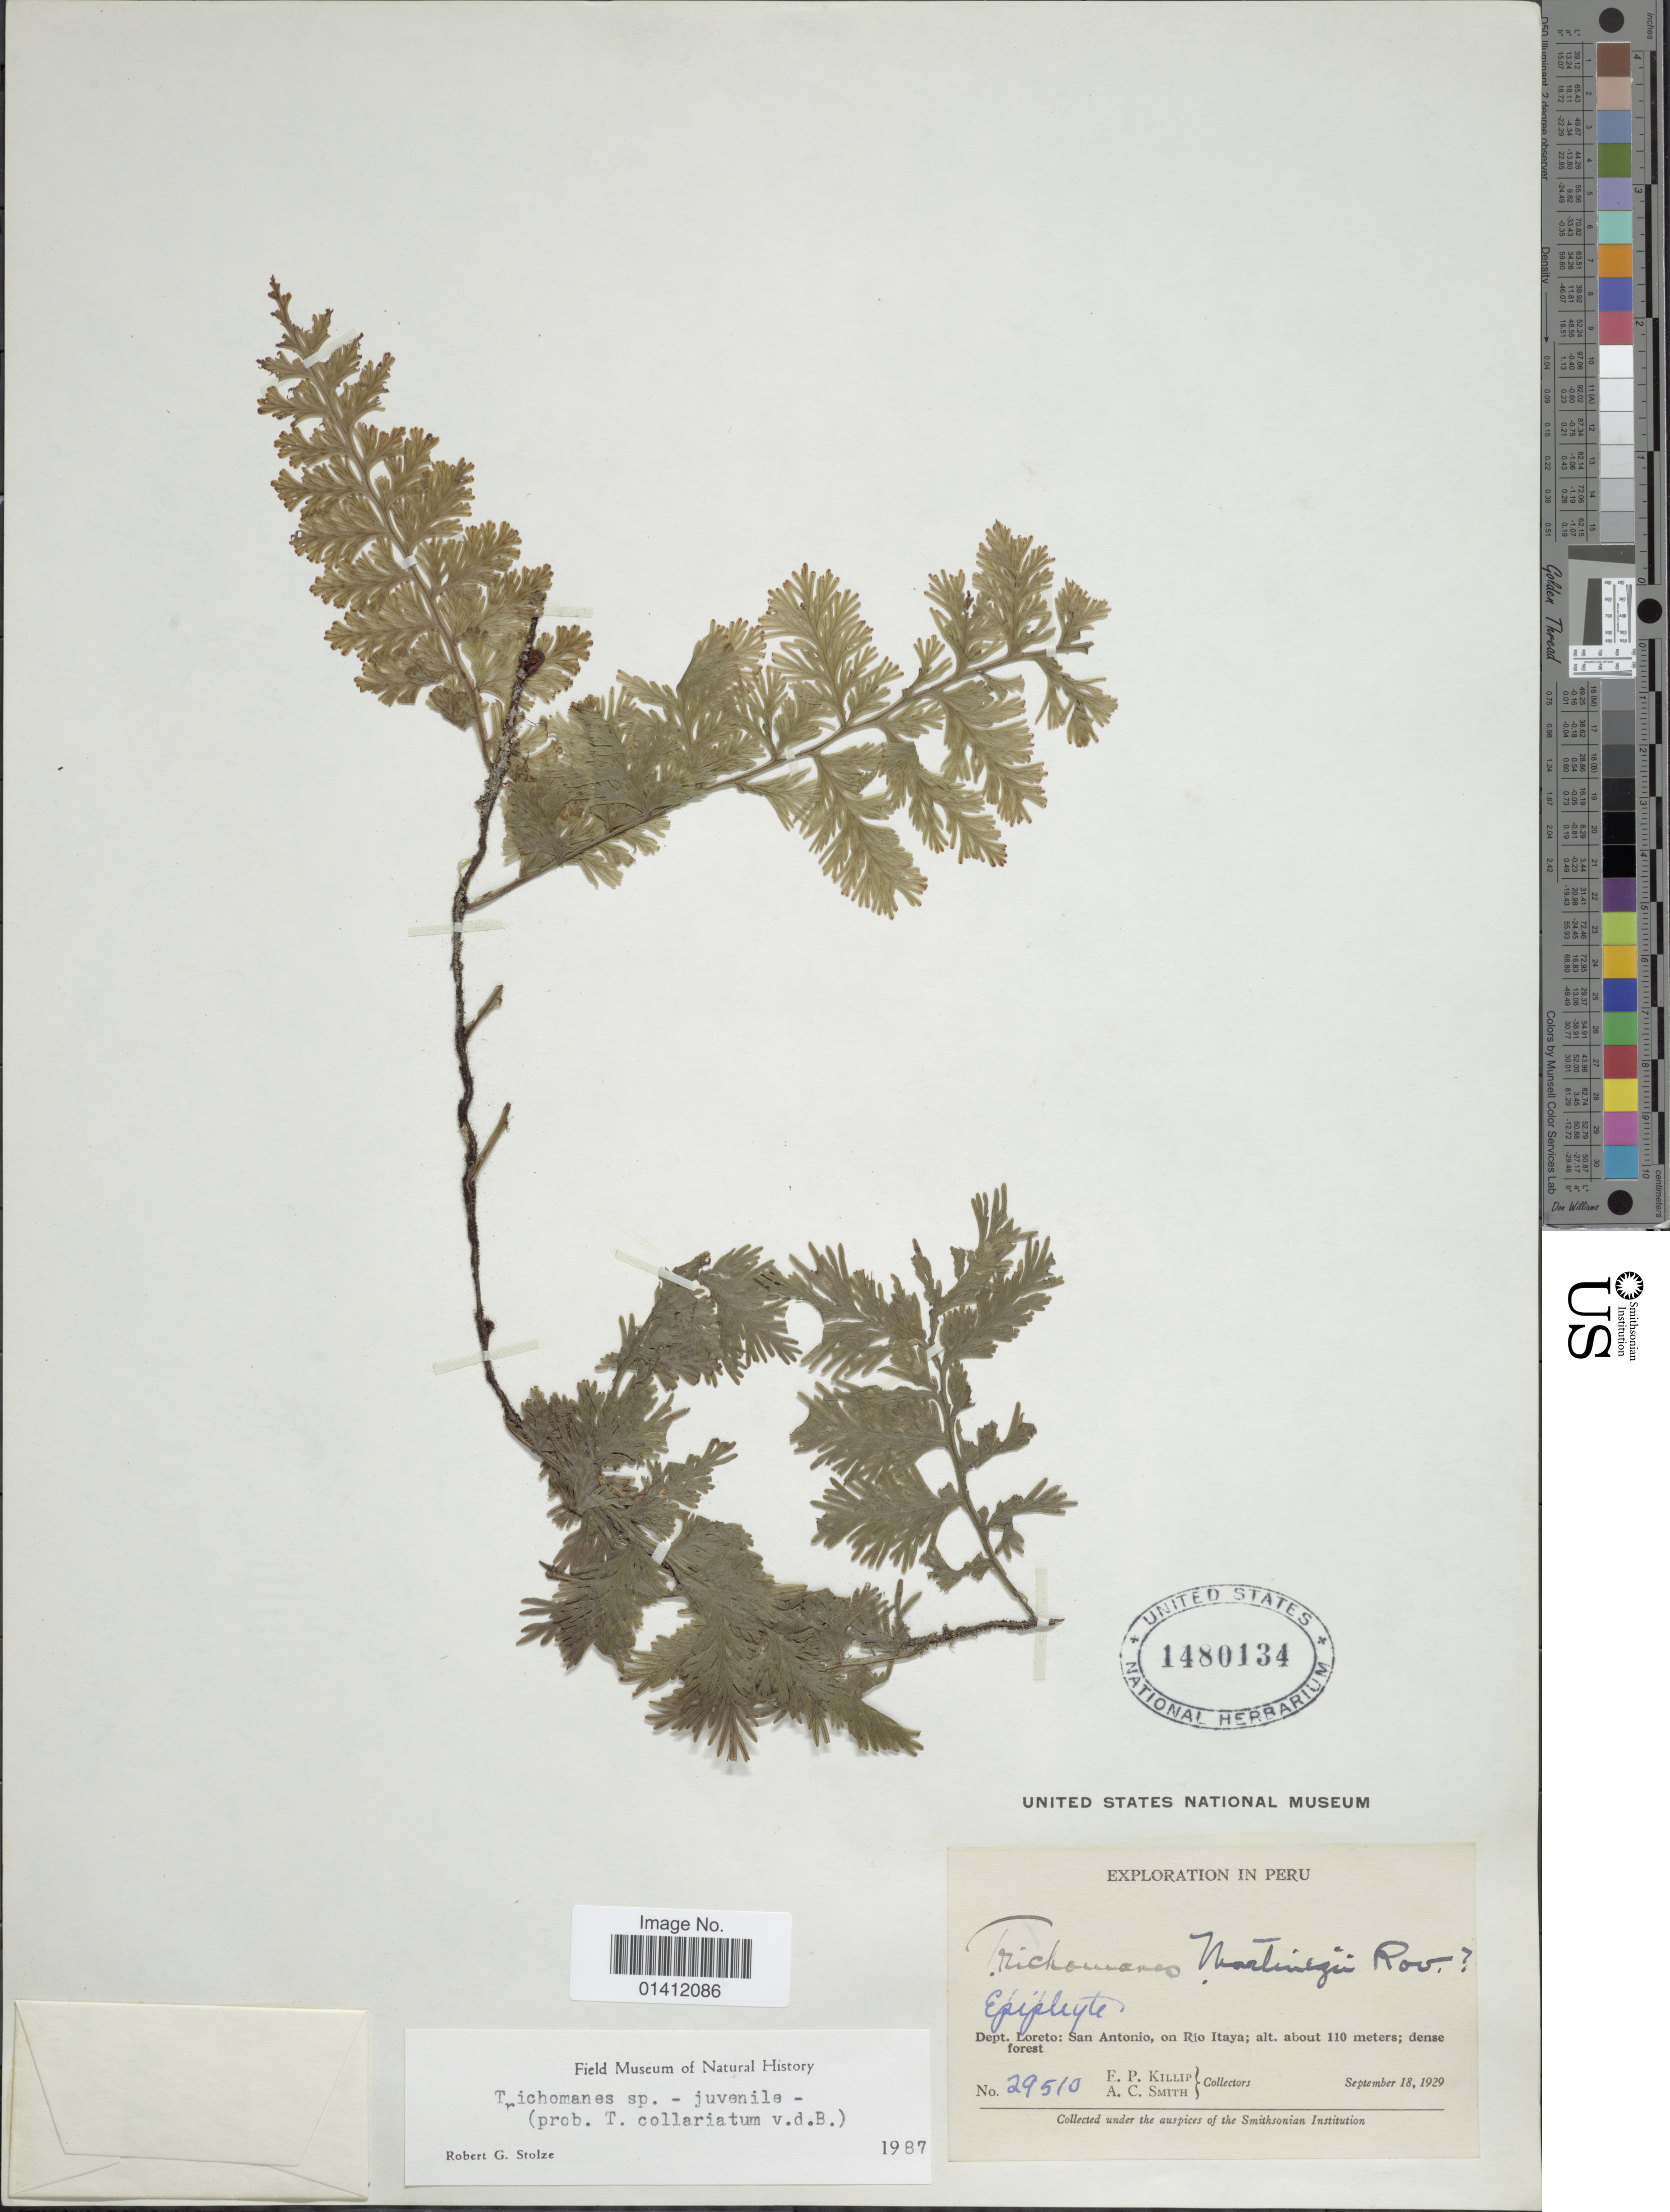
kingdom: Plantae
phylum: Tracheophyta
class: Polypodiopsida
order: Hymenophyllales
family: Hymenophyllaceae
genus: Vandenboschia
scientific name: Vandenboschia collariata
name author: (Bosch) Ebihara & K. Iwats.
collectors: E. P. Killip & A. C. Smith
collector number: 29510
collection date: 1929-09-18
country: Peru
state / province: Loreto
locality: Dept. Loreto: San Antonio, on Rio Itaya.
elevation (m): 110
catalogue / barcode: US 1480134